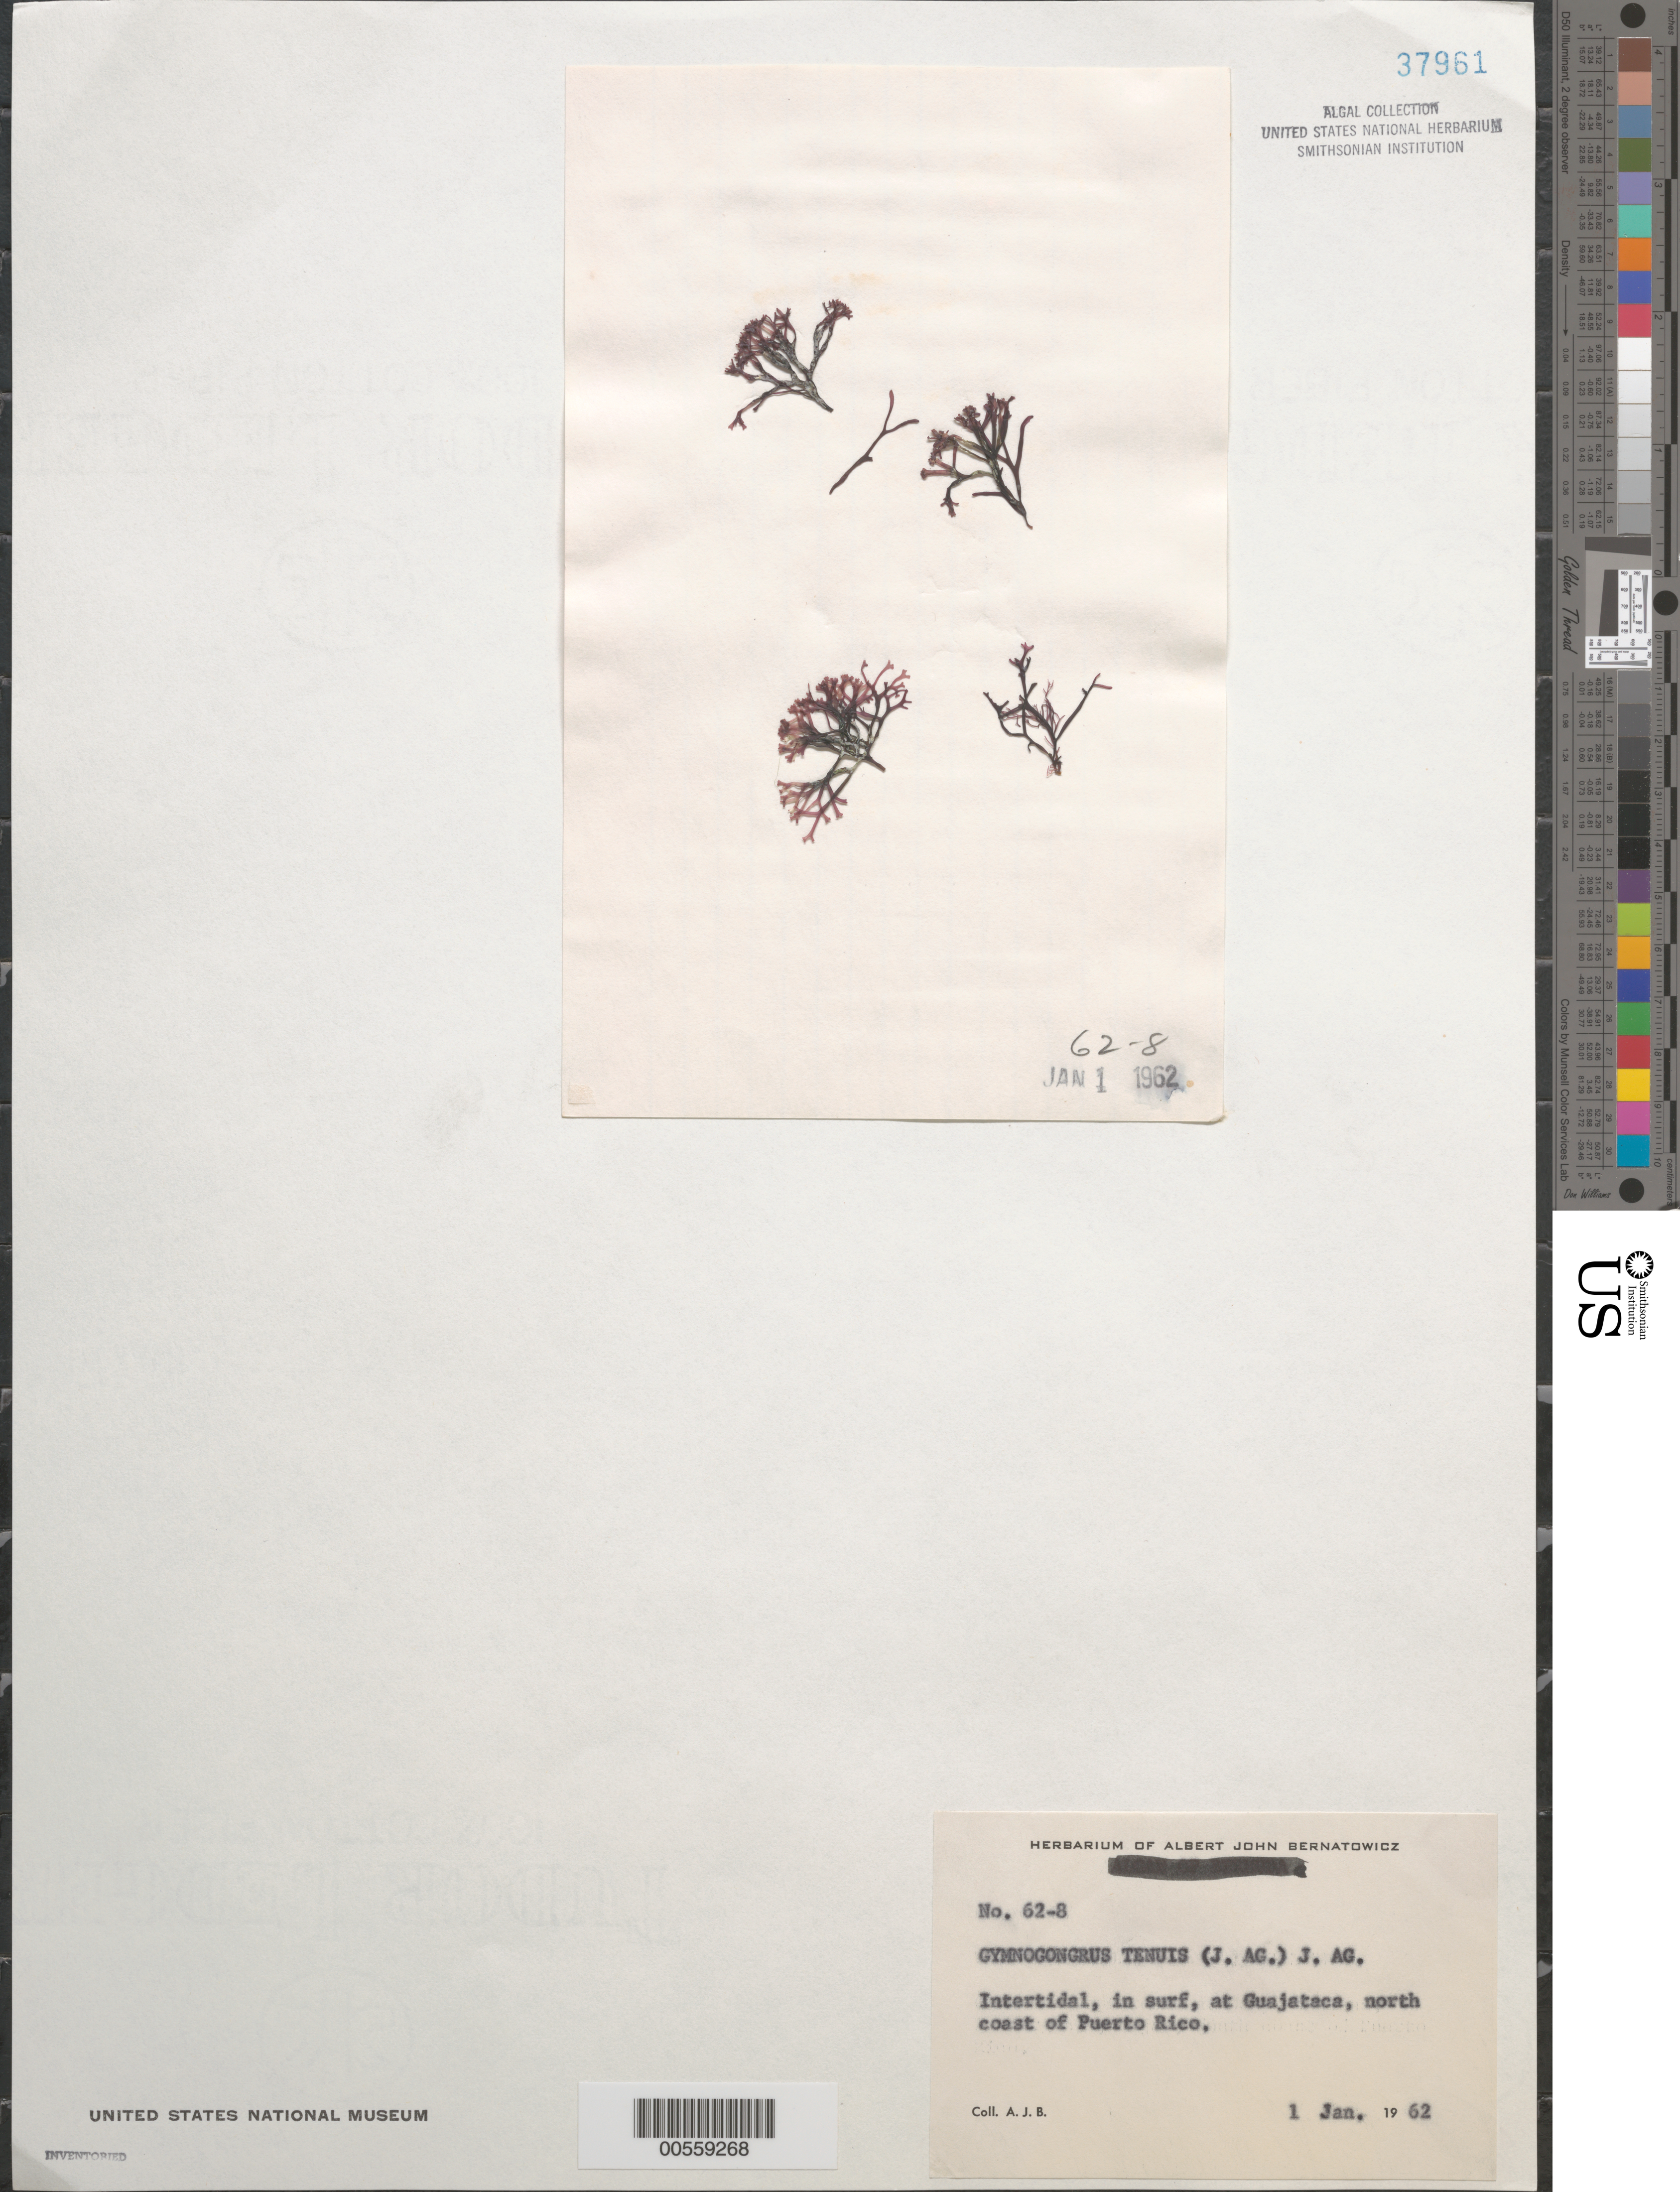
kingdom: Plantae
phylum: Rhodophyta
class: Florideophyceae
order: Gigartinales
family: Phyllophoraceae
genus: Gymnogongrus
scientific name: Gymnogongrus tenuis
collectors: A. Bernatowicz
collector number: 62-8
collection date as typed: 01 Jan 1962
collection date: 1962-01-01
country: Puerto Rico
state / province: Isabela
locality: Guajataca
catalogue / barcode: US 37961